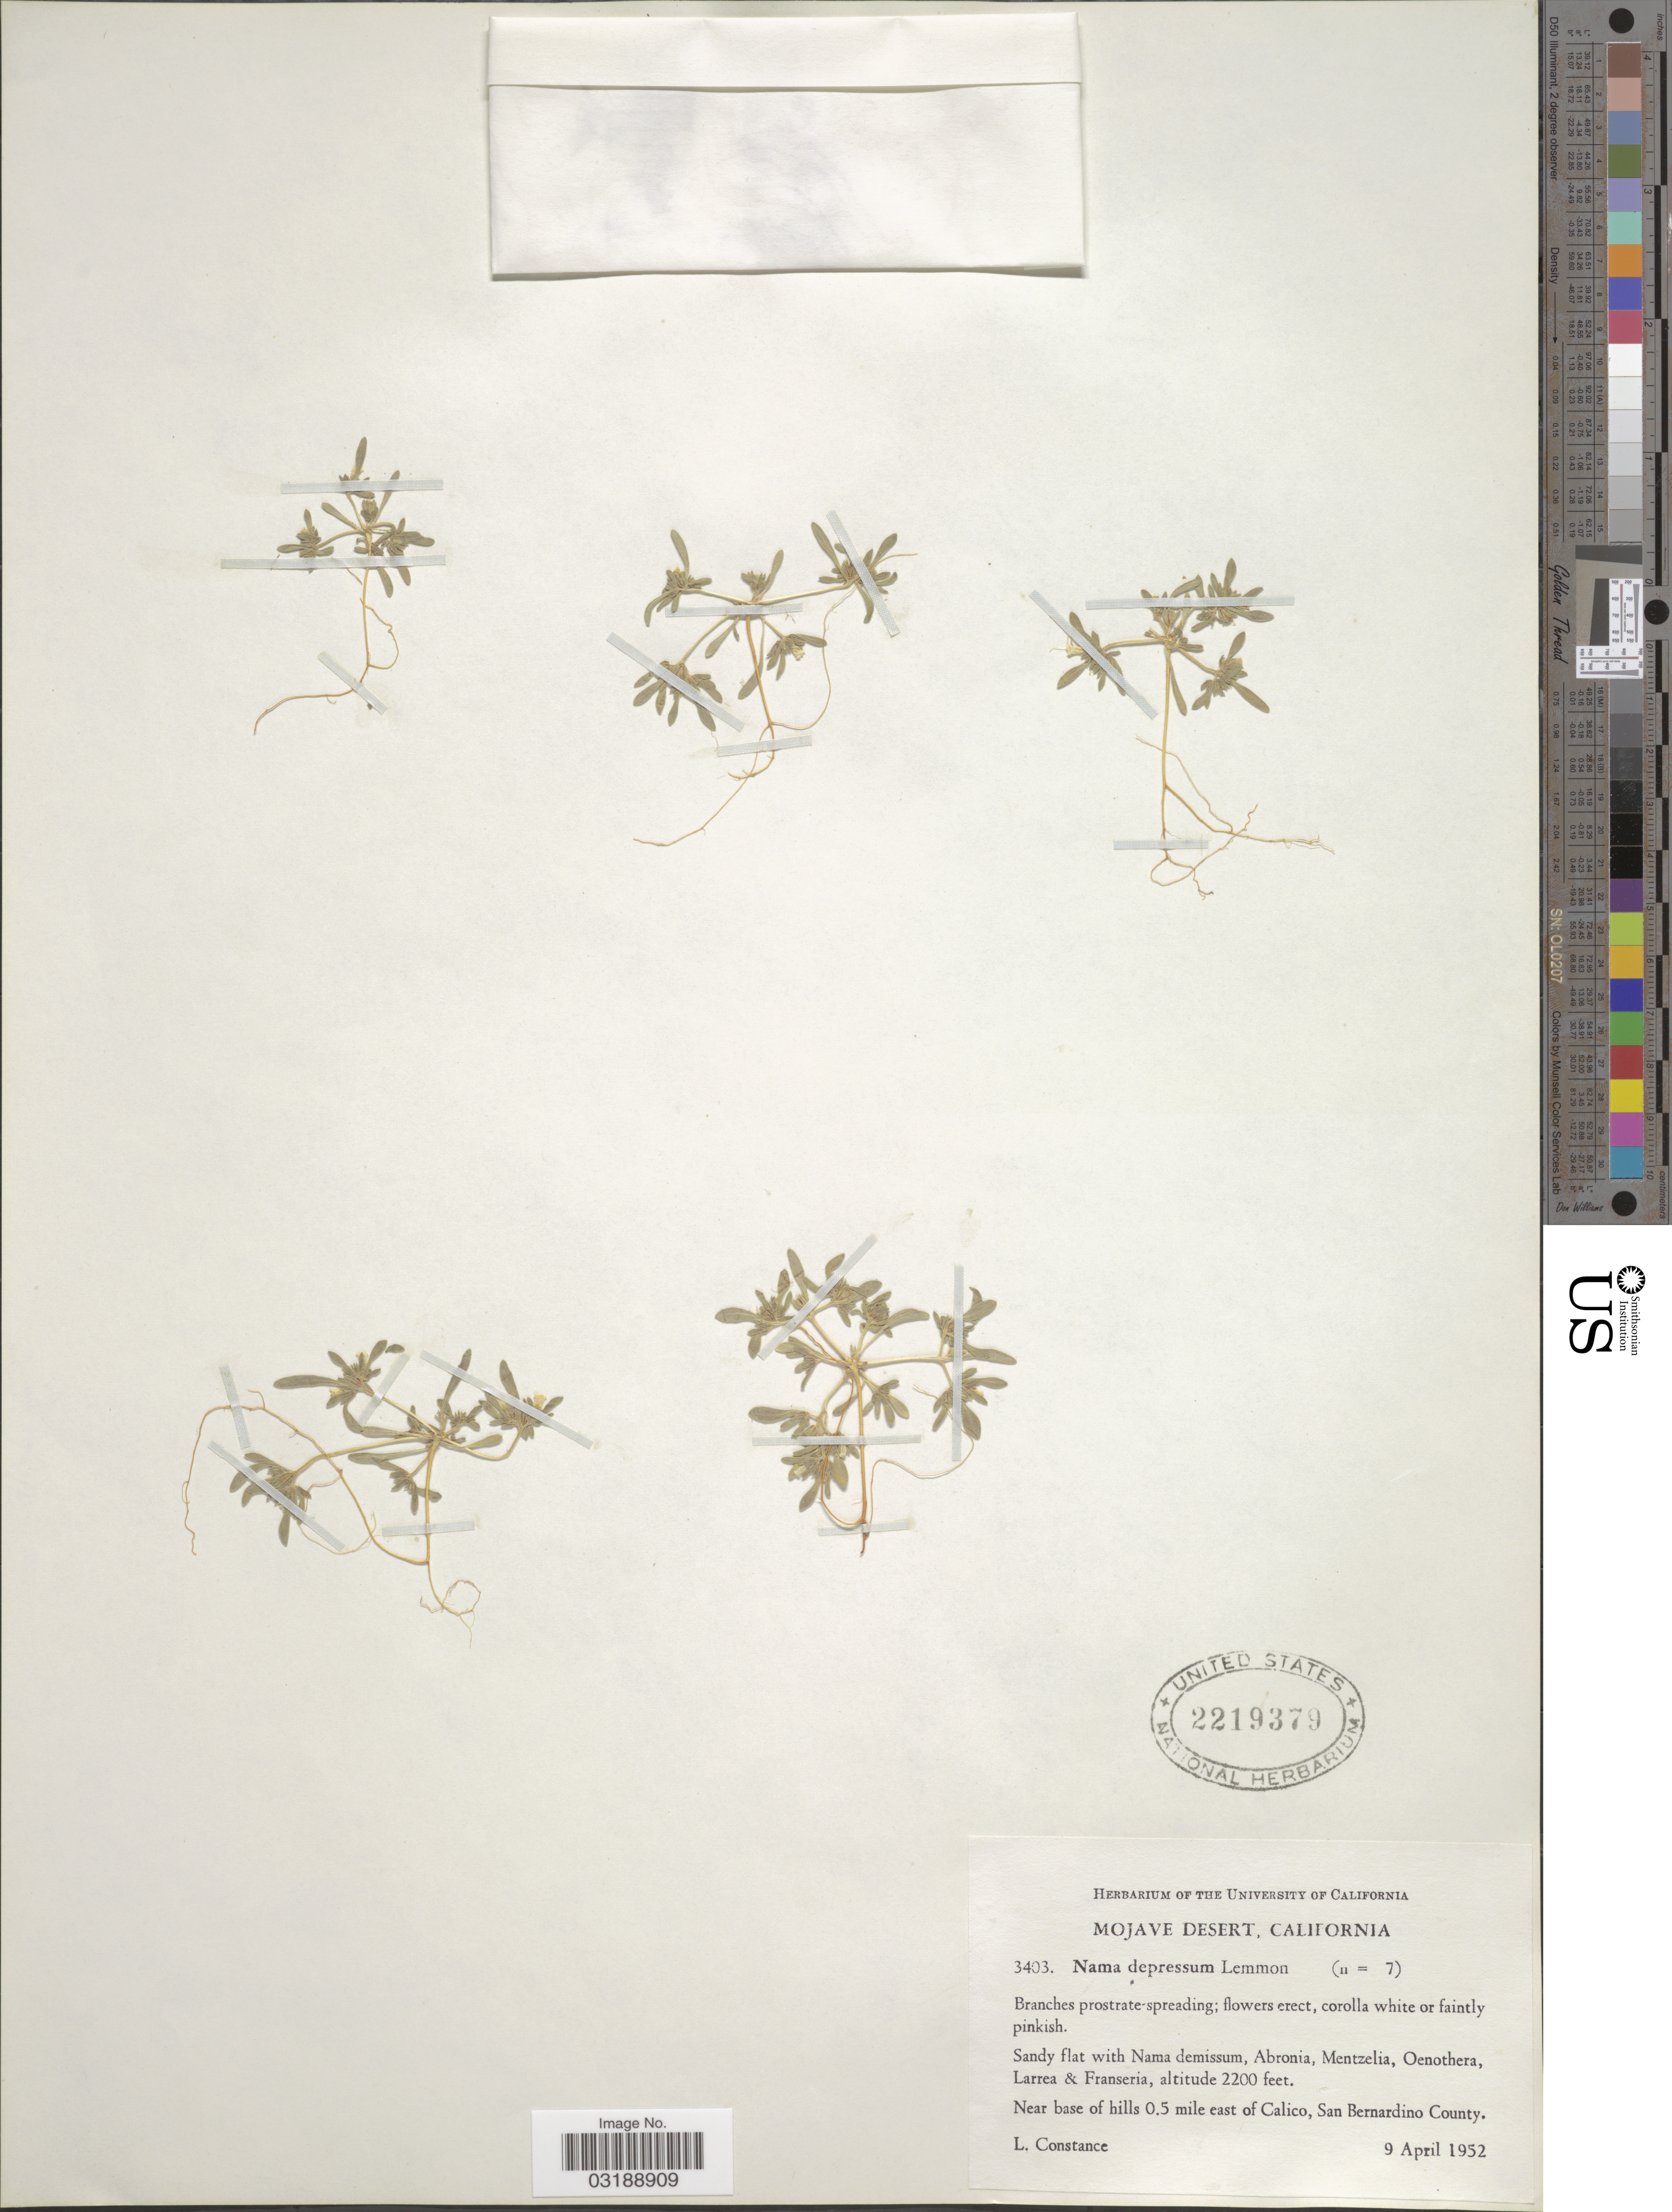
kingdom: Plantae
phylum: Tracheophyta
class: Magnoliopsida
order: Boraginales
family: Namaceae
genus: Nama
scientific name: Nama depressum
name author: Lemmon ex A. Gray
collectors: L. Constance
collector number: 3403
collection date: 1952-04-09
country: United States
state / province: California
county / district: San Bernardino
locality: Mojave Desert, Near base of hills 0.5 mile east of Calico, San Bernardino County.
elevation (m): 671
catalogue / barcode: US 2219379